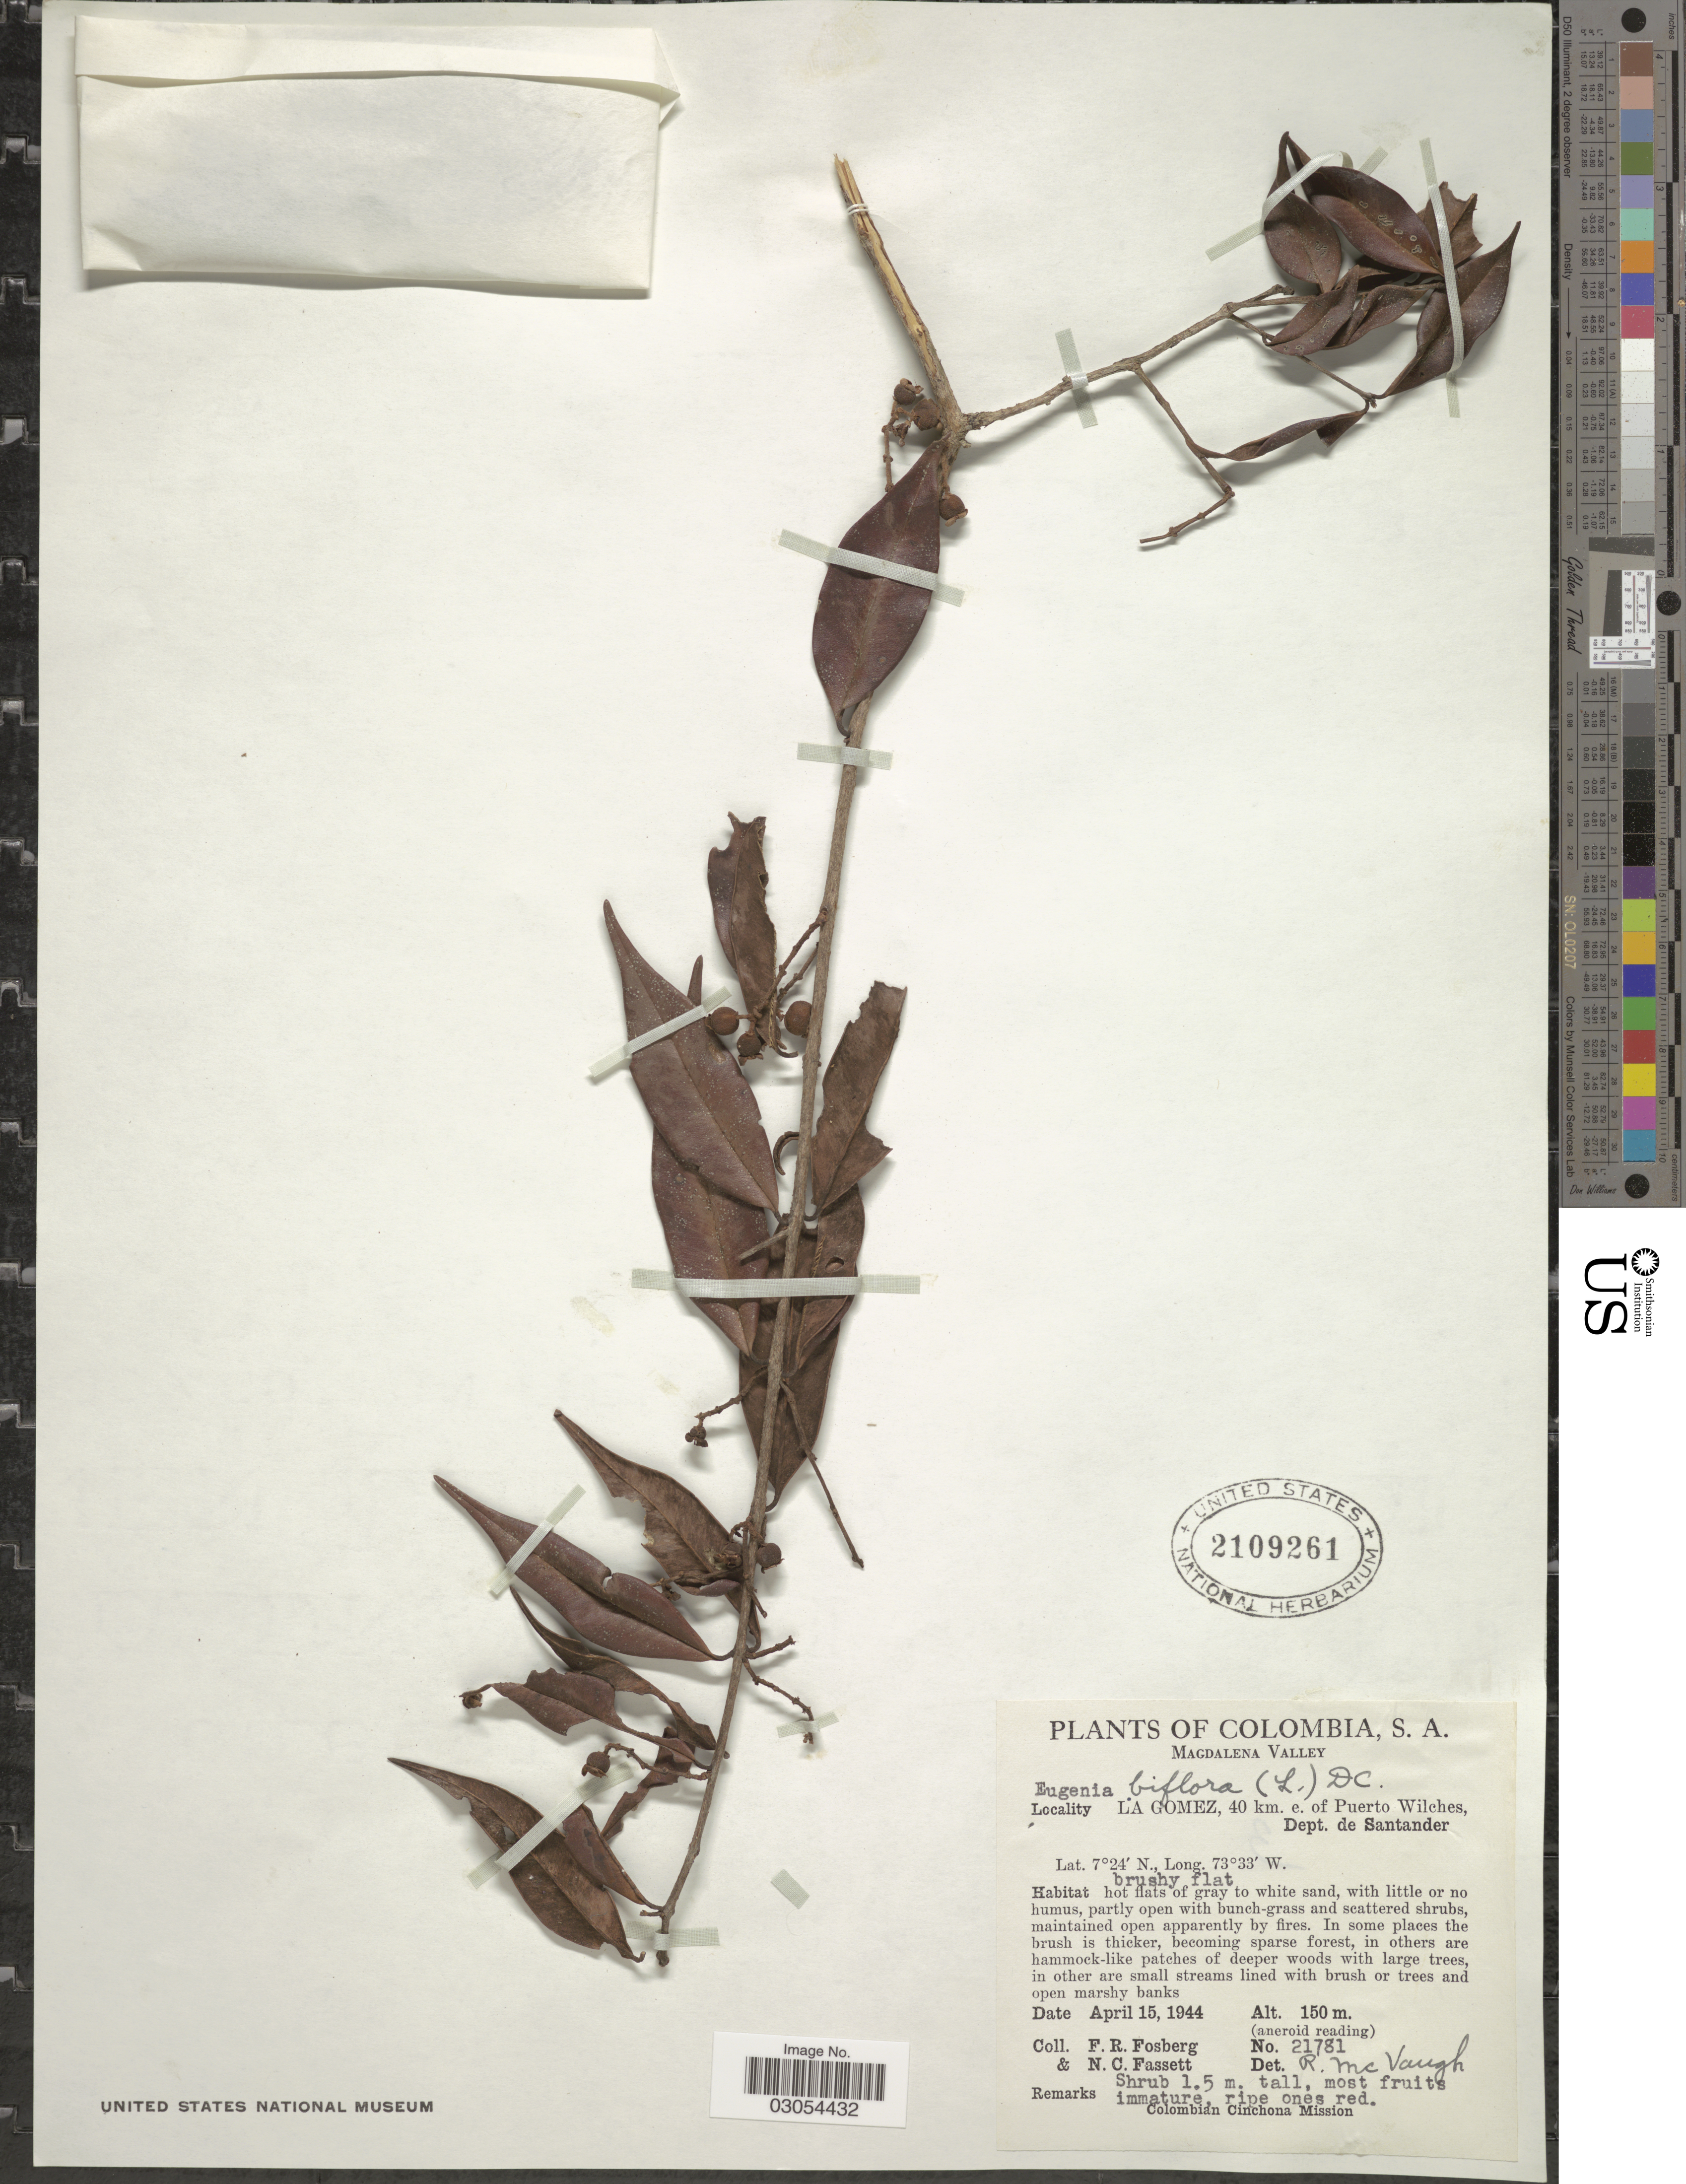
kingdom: Plantae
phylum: Tracheophyta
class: Magnoliopsida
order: Myrtales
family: Myrtaceae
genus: Eugenia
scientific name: Eugenia biflora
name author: (L.) DC.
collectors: F. R. Fosberg & N. C. Fassett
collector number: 21781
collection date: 1944-04-15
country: Colombia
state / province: Santander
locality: Magdalena Valley. LA GOMEZ, 40 km. e. of Puerto Wilches, Dept. de Santander.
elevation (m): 150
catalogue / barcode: US 2109261